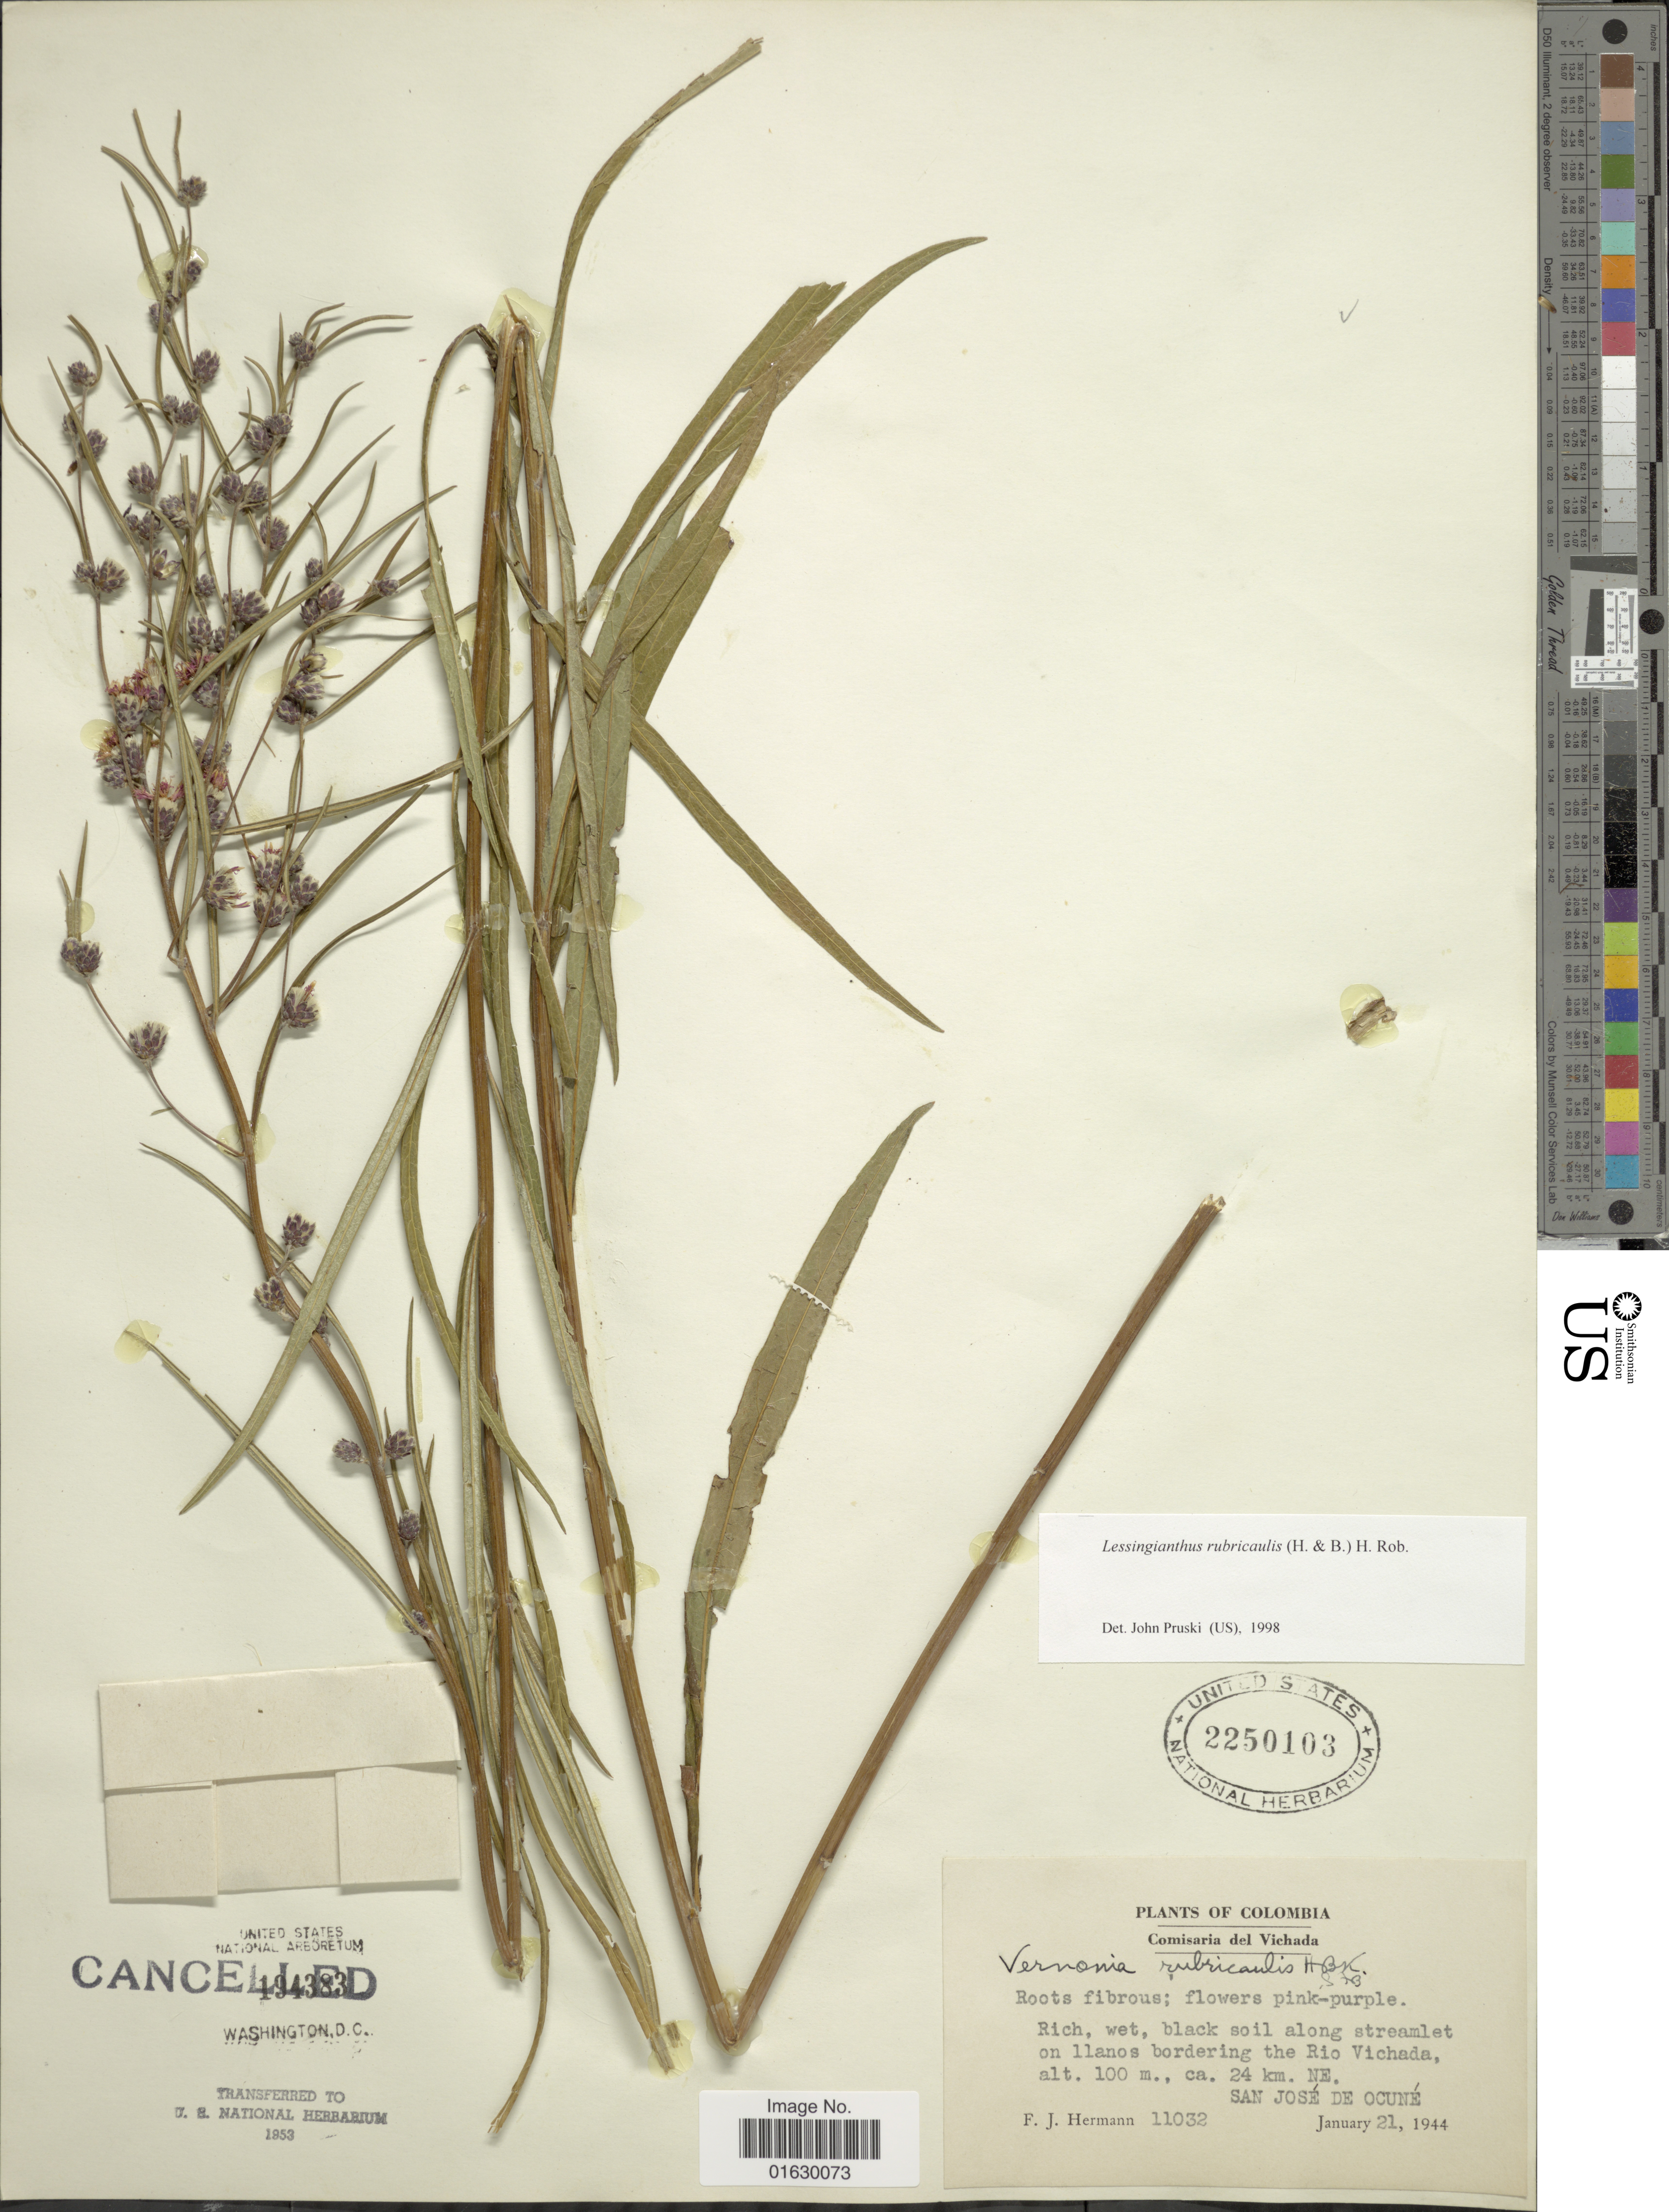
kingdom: Plantae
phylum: Tracheophyta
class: Magnoliopsida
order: Asterales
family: Asteraceae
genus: Lessingianthus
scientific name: Lessingianthus rubricaulis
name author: (Humb. & Bonpl.) H. Rob.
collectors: F. J. Hermann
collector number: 11032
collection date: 1944-01-21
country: Colombia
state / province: Vichada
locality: Comisaria del Vichada, on llanos bordering the Rio Vichada, ca 24 km NE, San Jose de Ocune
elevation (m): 100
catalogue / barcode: US 2250103